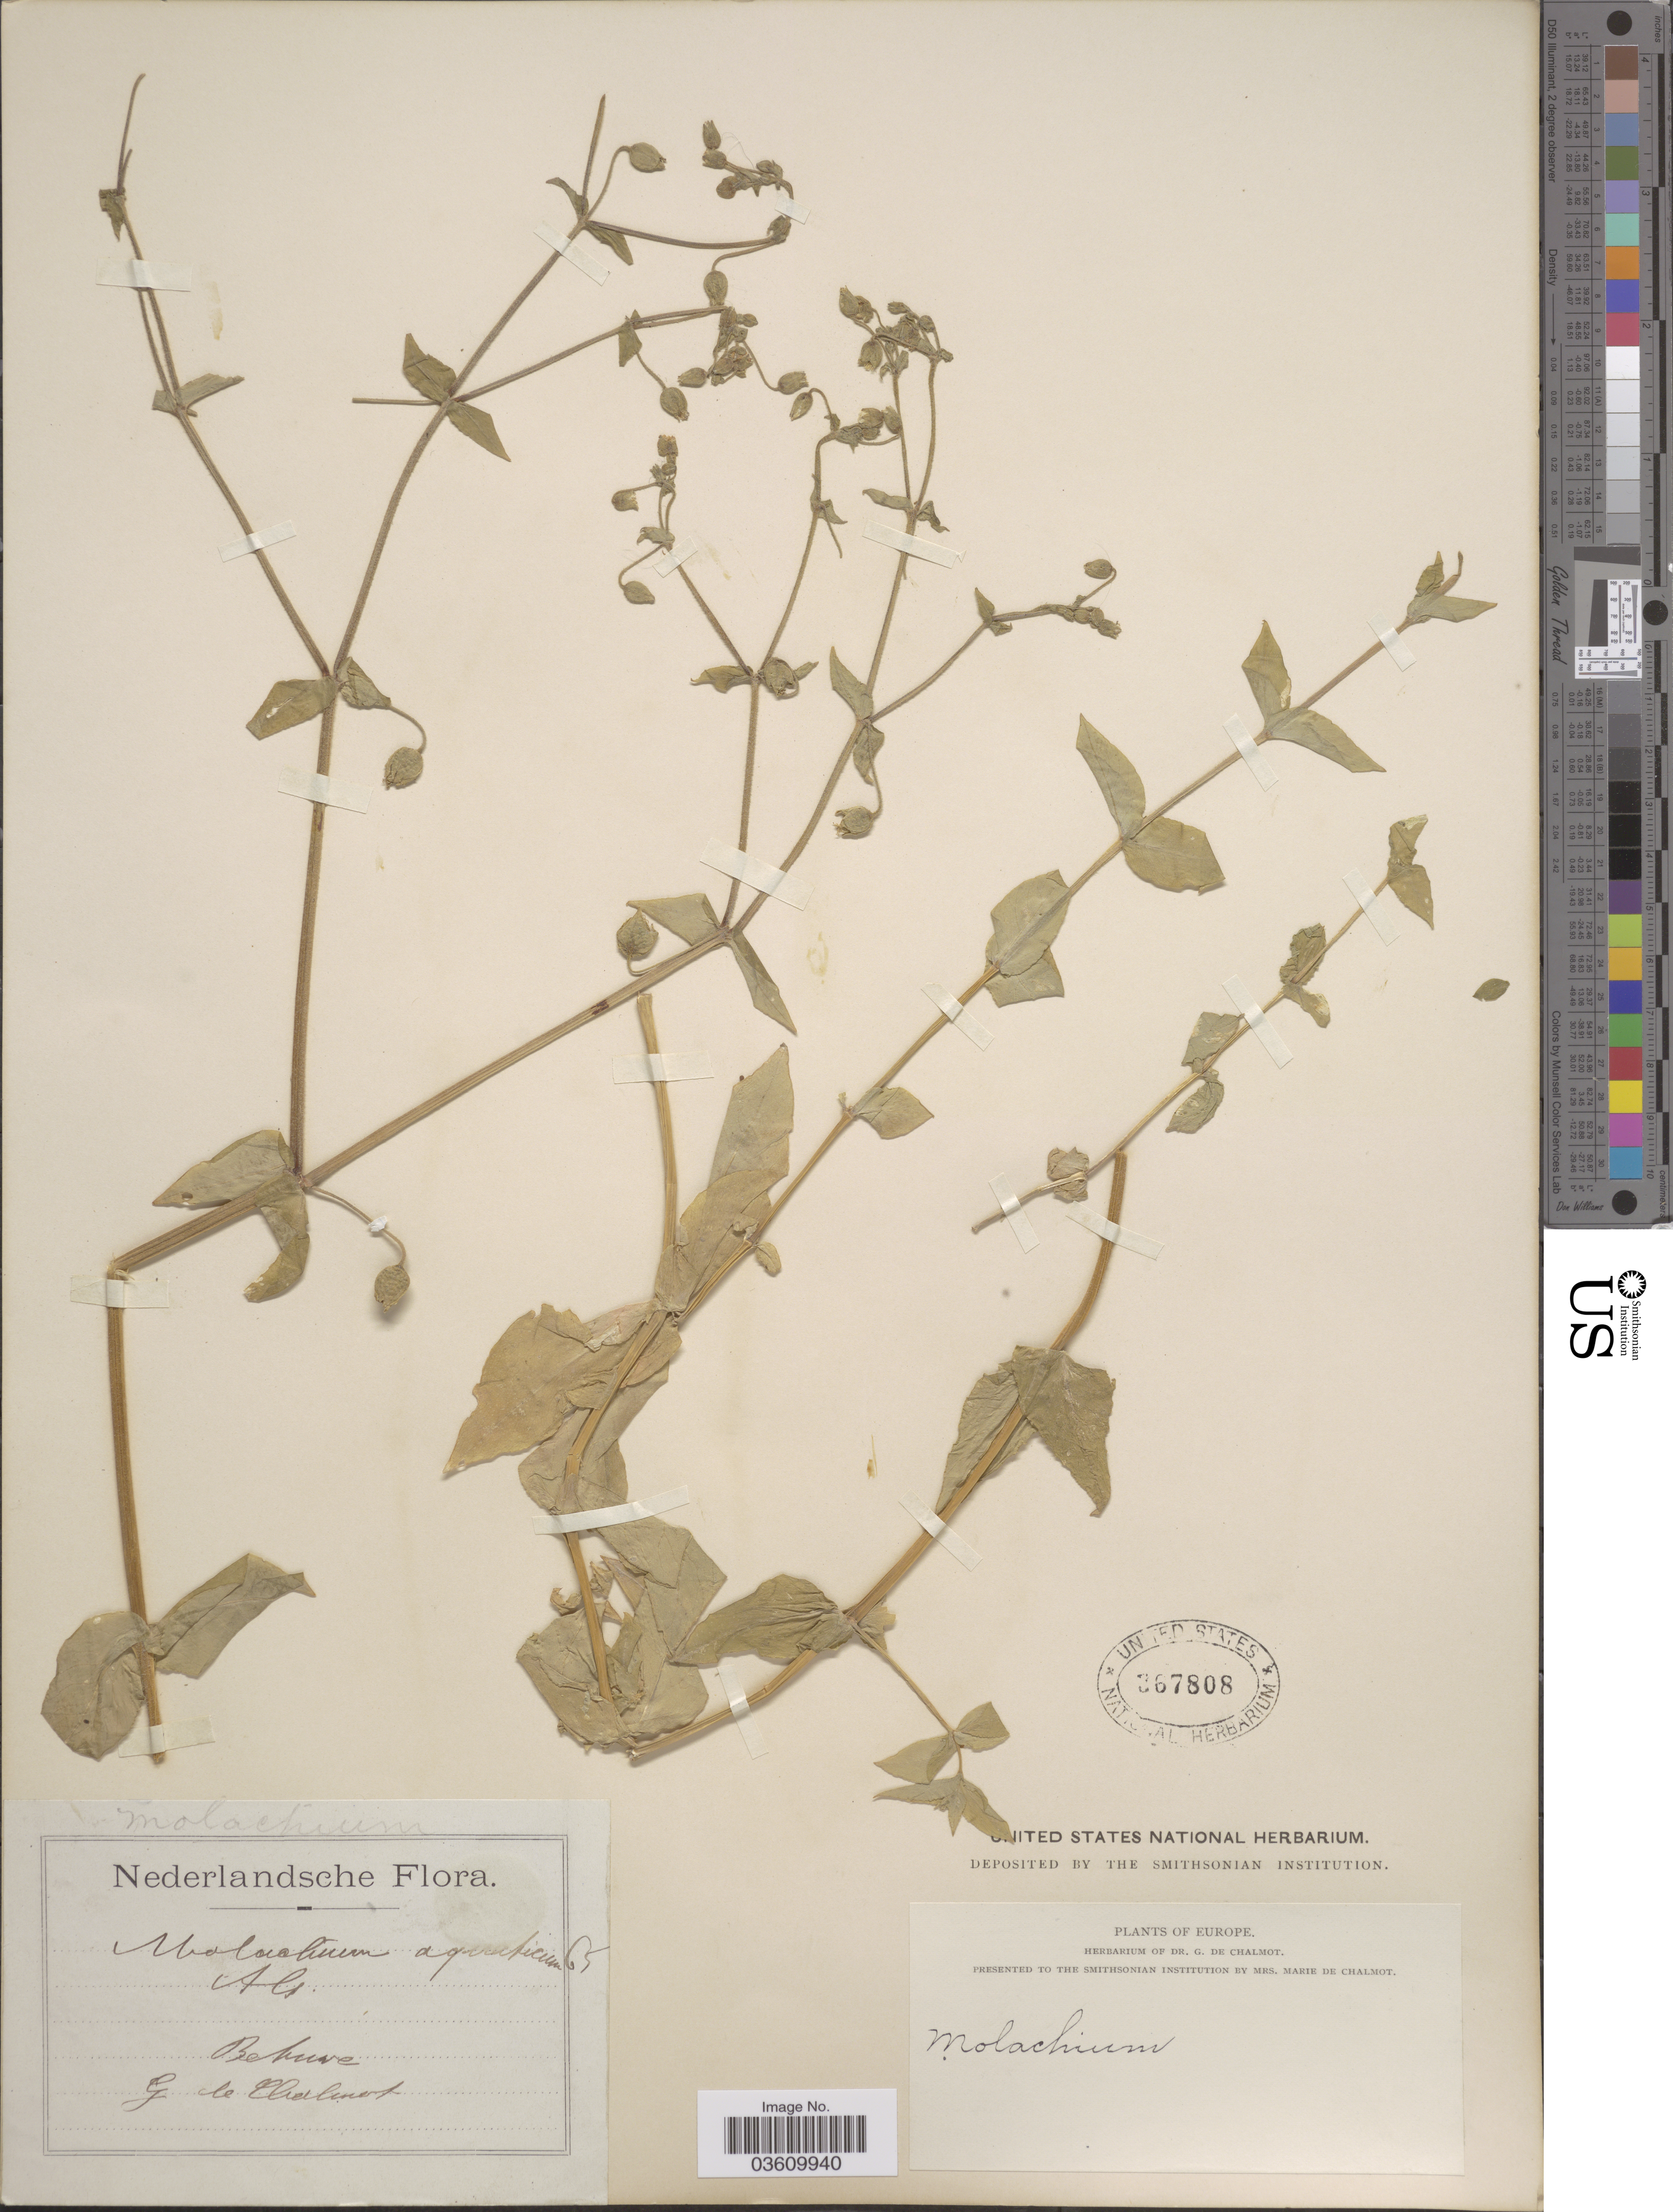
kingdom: Plantae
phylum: Tracheophyta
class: Magnoliopsida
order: Caryophyllales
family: Caryophyllaceae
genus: Stellaria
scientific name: Stellaria aquatica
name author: L.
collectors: G. de Chalmot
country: Netherlands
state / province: Gelderland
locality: Nederlandsche. Betuwe.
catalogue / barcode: US 367808